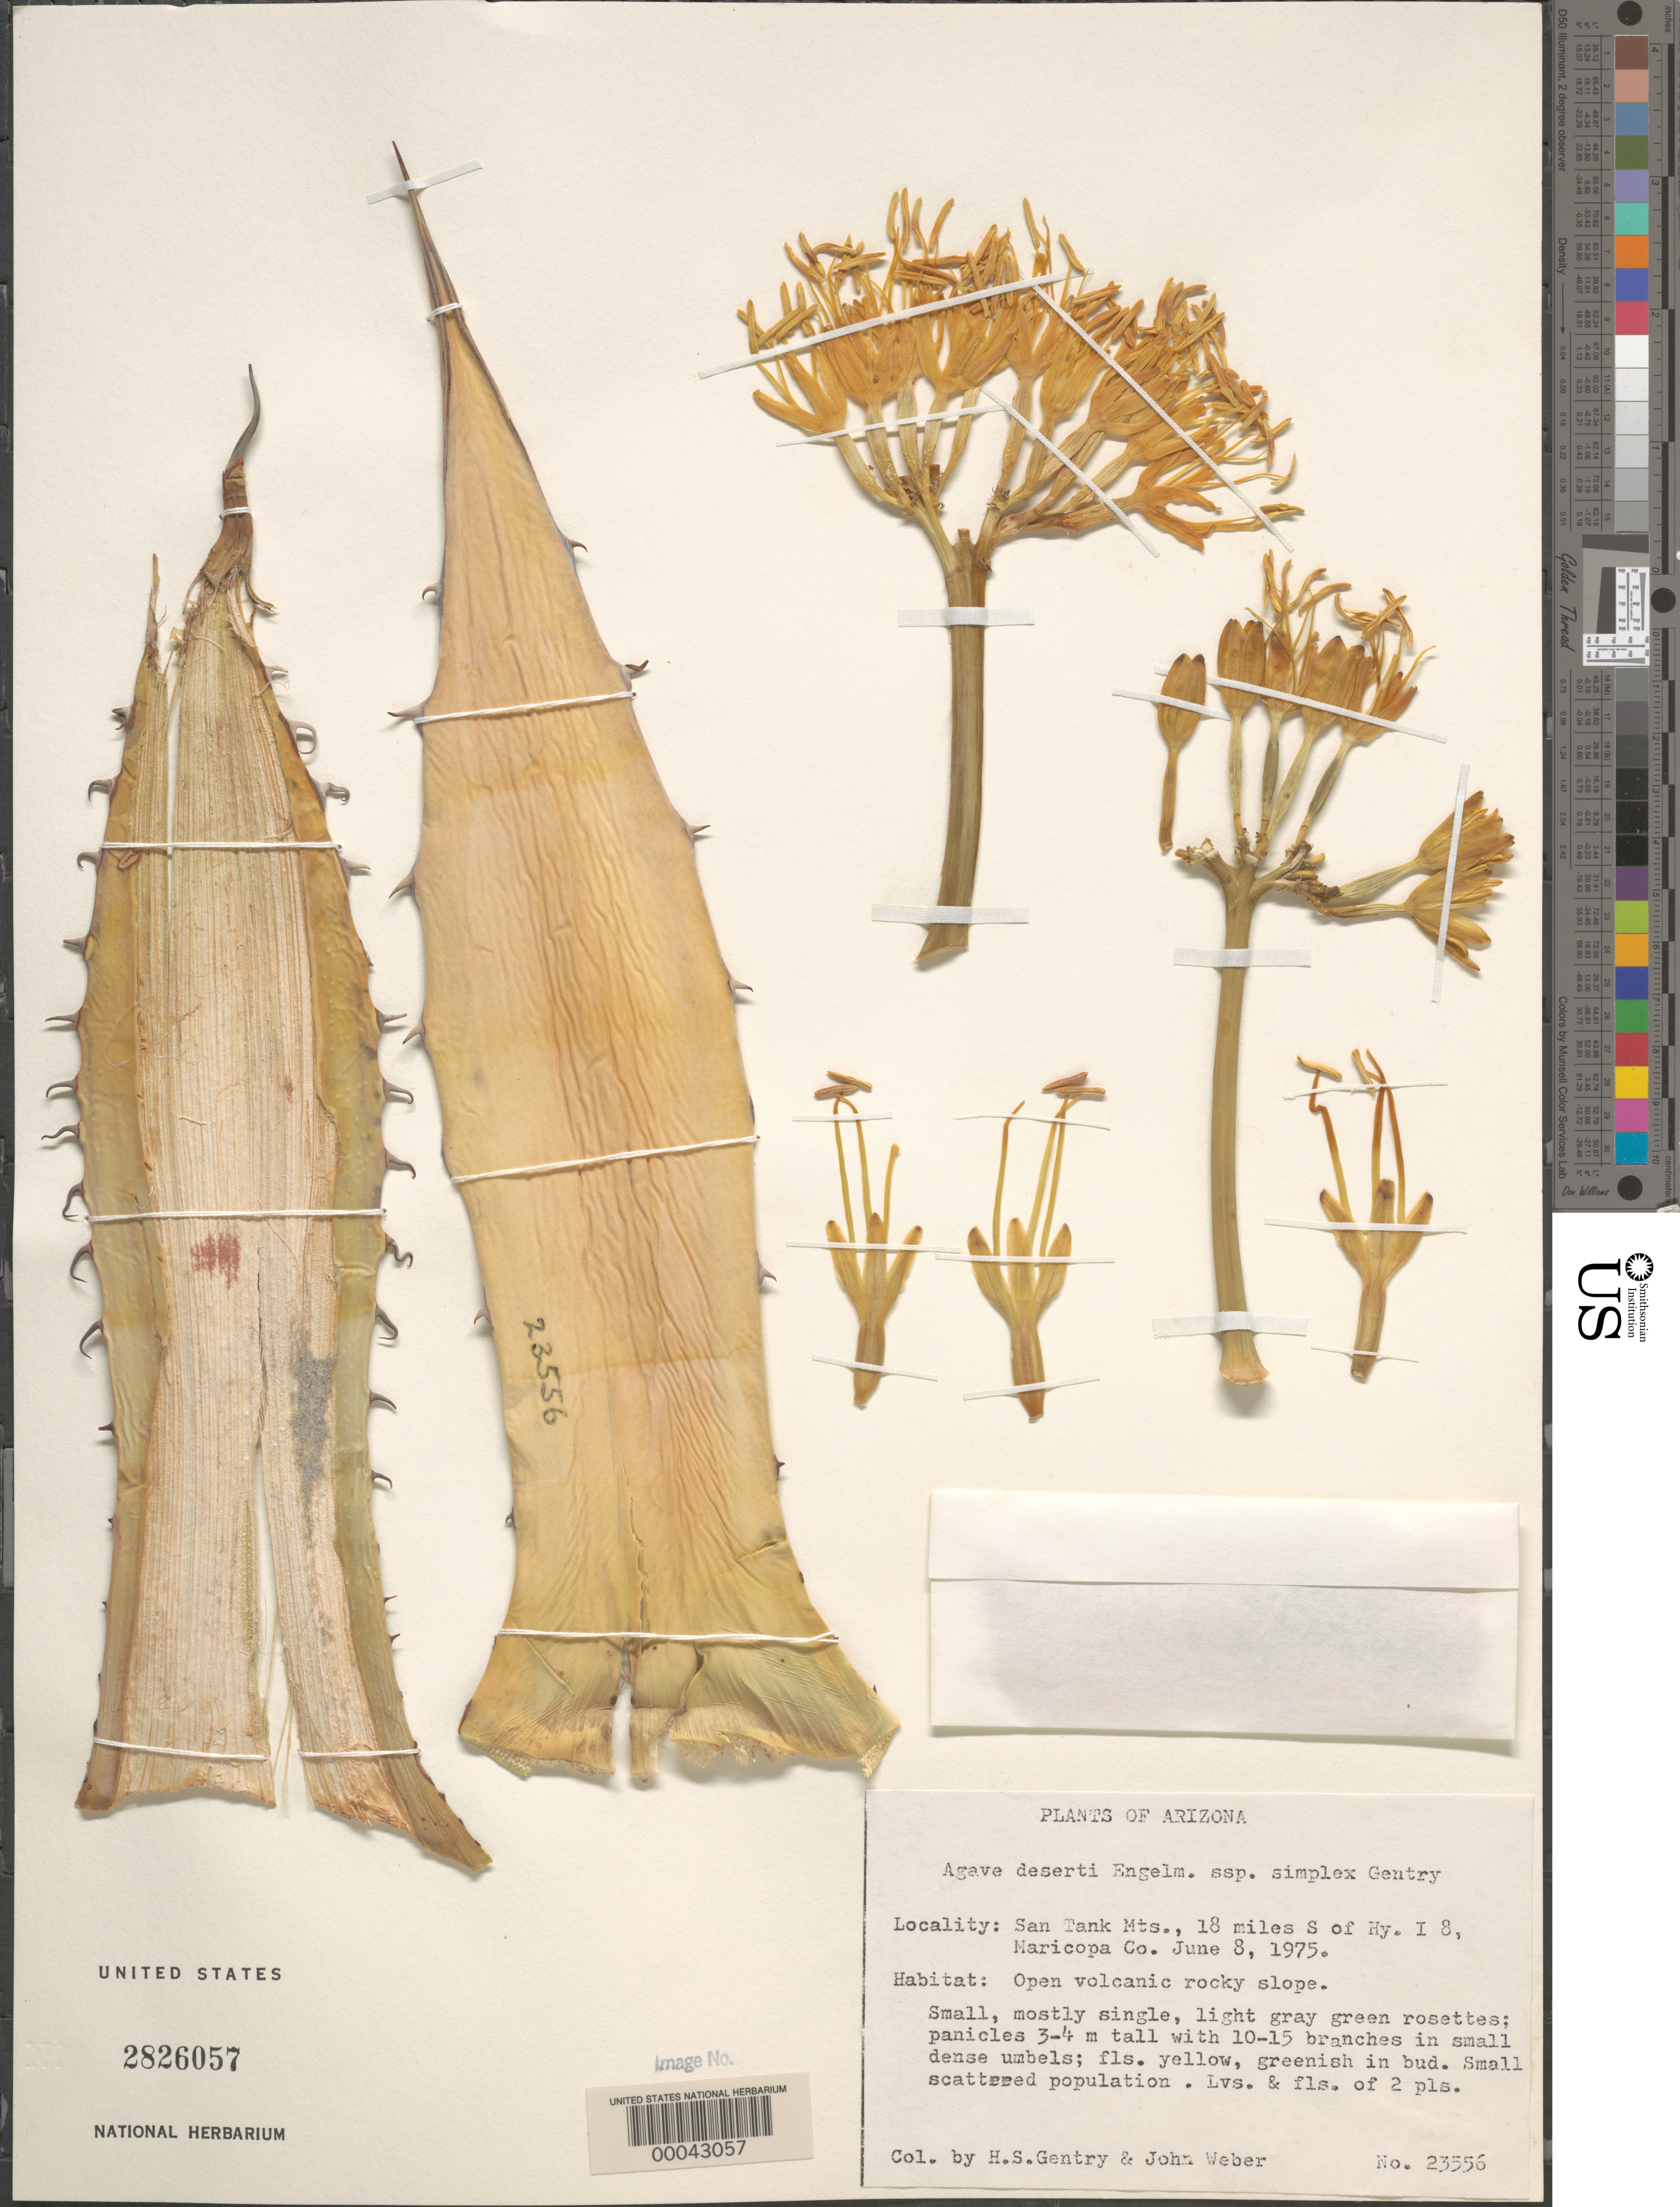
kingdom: Plantae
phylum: Tracheophyta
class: Liliopsida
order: Asparagales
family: Asparagaceae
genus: Agave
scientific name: Agave simplex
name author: (Gentry) Salywon & W. C. Hodgs.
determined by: Salywon, A. M., (ASU)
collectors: H. S. Gentry & J. H. Weber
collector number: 23556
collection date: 1975-06-08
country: United States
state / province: Arizona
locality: San Tank Mts., 18 miles S of Hy. I 8, Naricopa Co.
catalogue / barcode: US 2826057